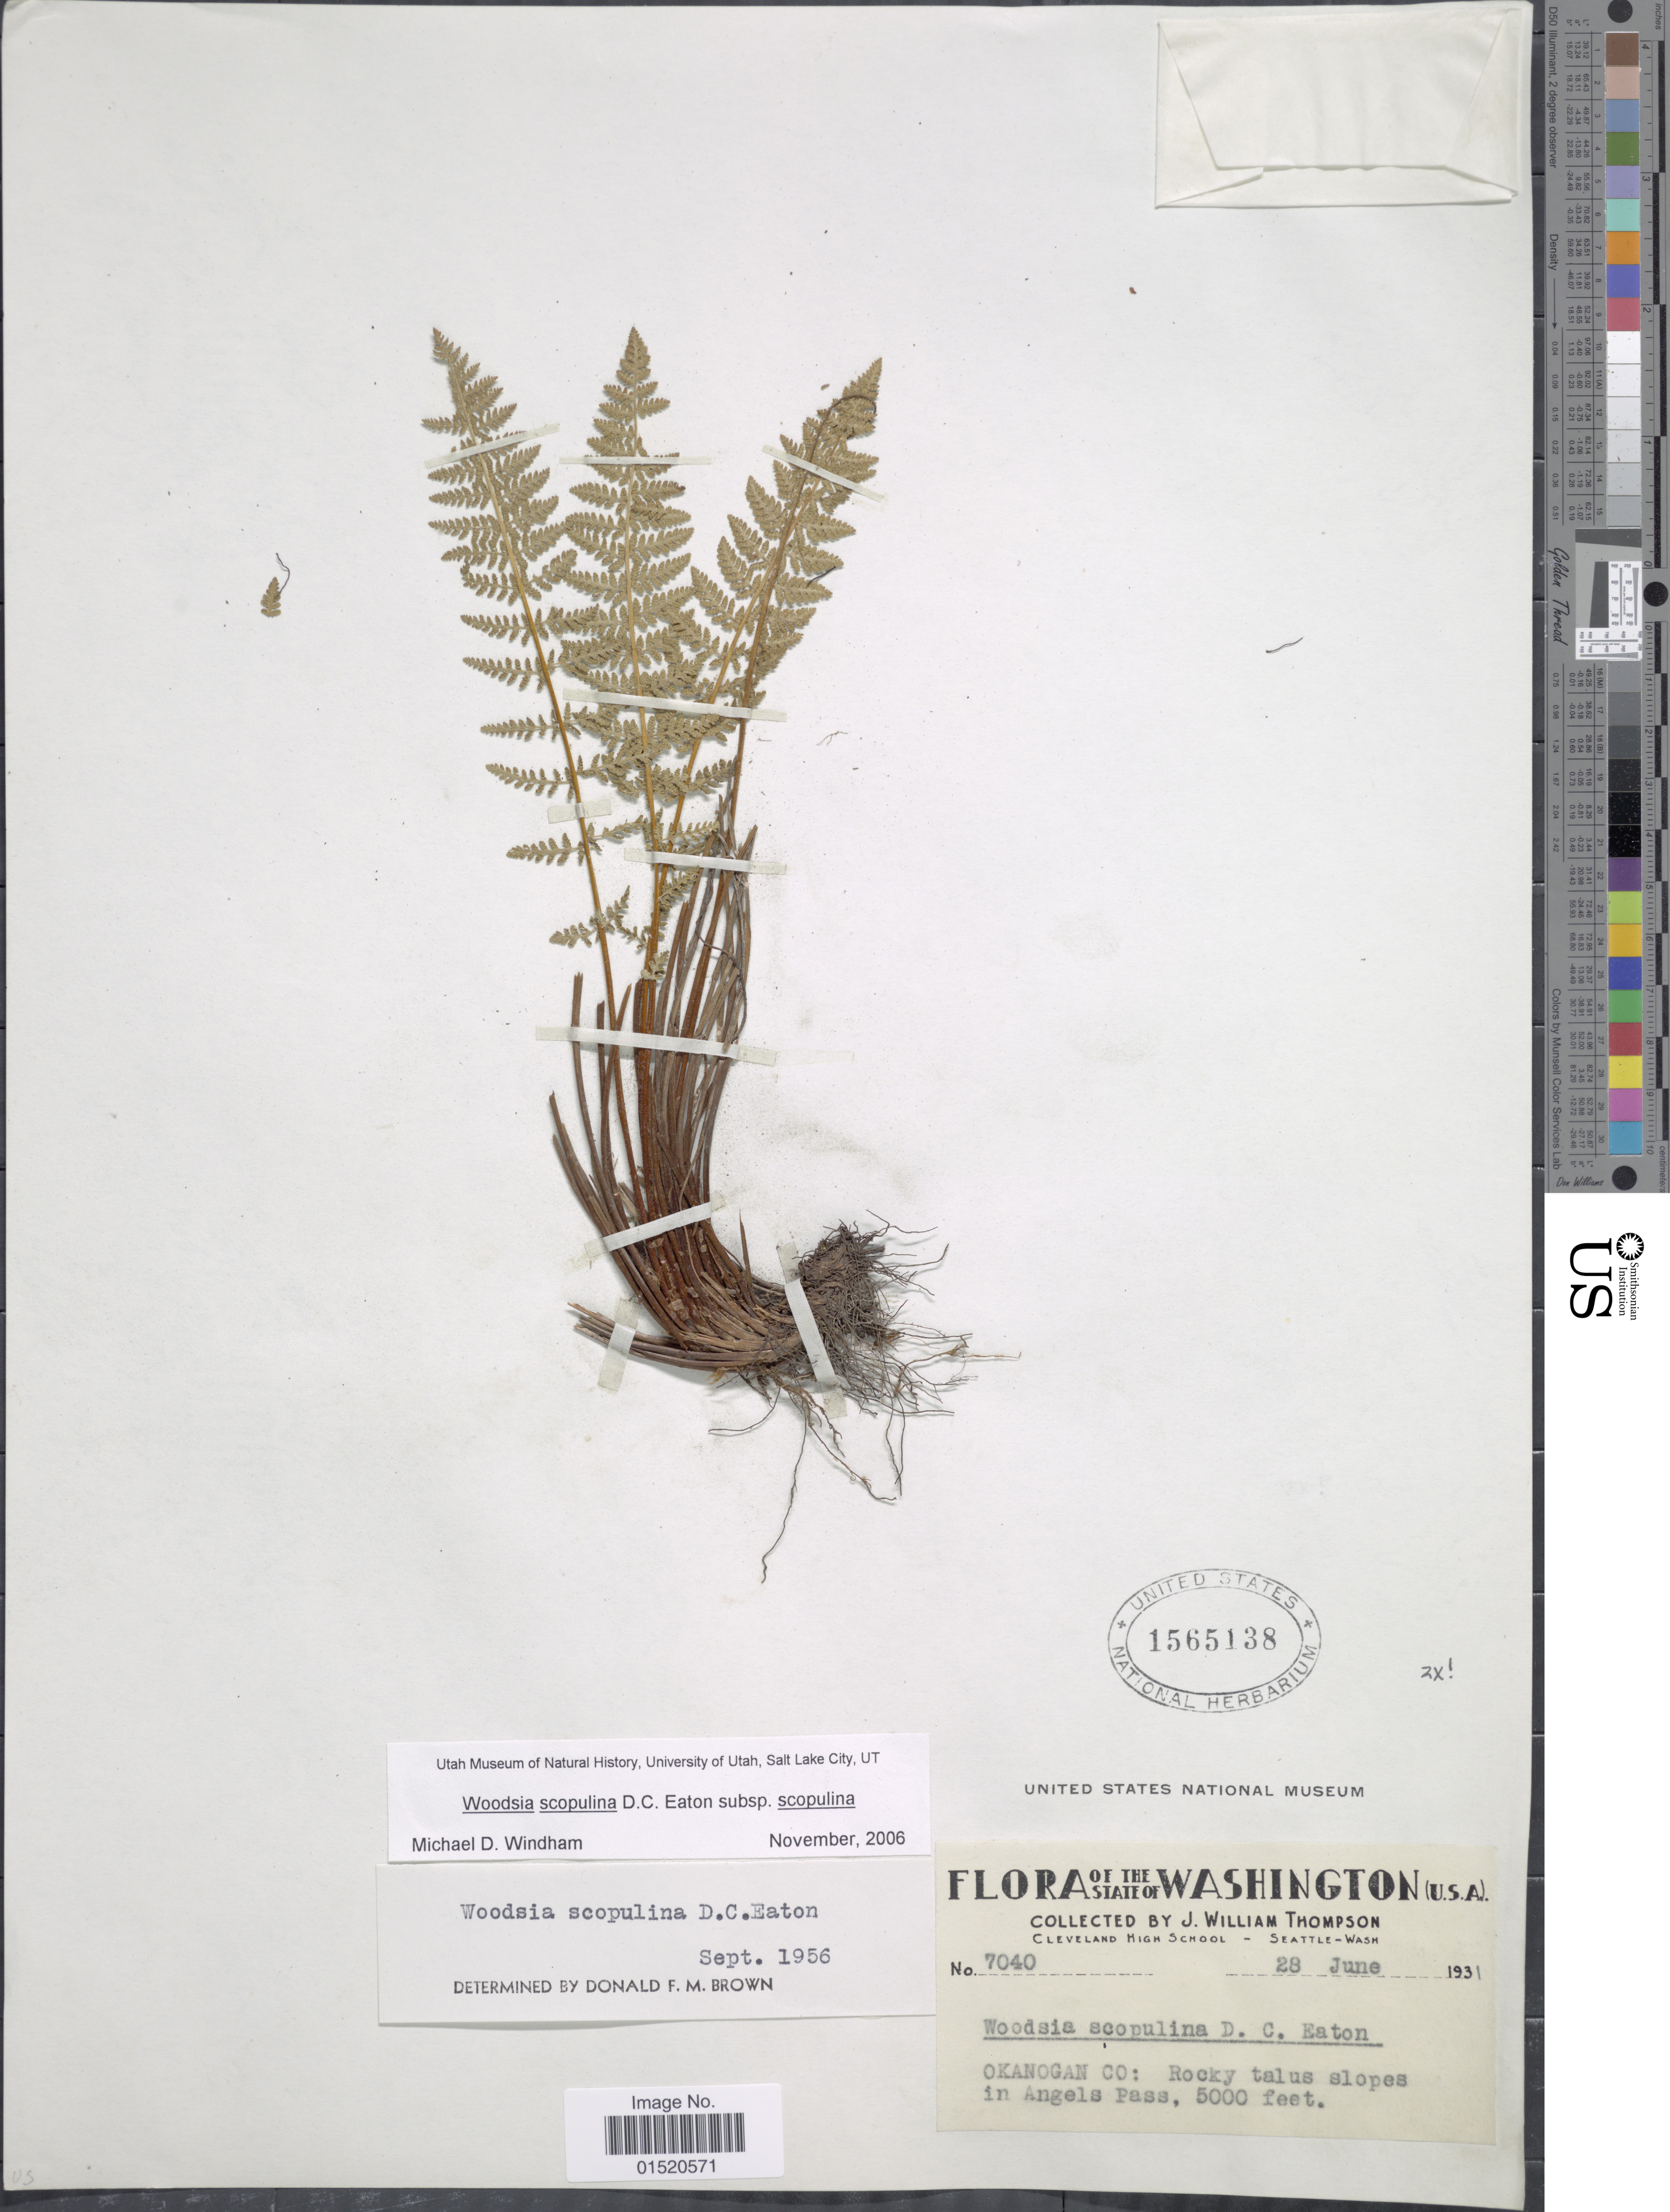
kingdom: Plantae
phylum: Tracheophyta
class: Polypodiopsida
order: Polypodiales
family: Woodsiaceae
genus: Woodsia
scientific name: Woodsia scopulina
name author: D.C. Eaton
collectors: J. W. Thompson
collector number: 7040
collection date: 1931-06-28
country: United States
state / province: Washington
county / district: Okanogan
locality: Okanogan Co: Rocky talus slopes in Angels Pass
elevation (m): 1524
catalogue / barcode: US 1565138